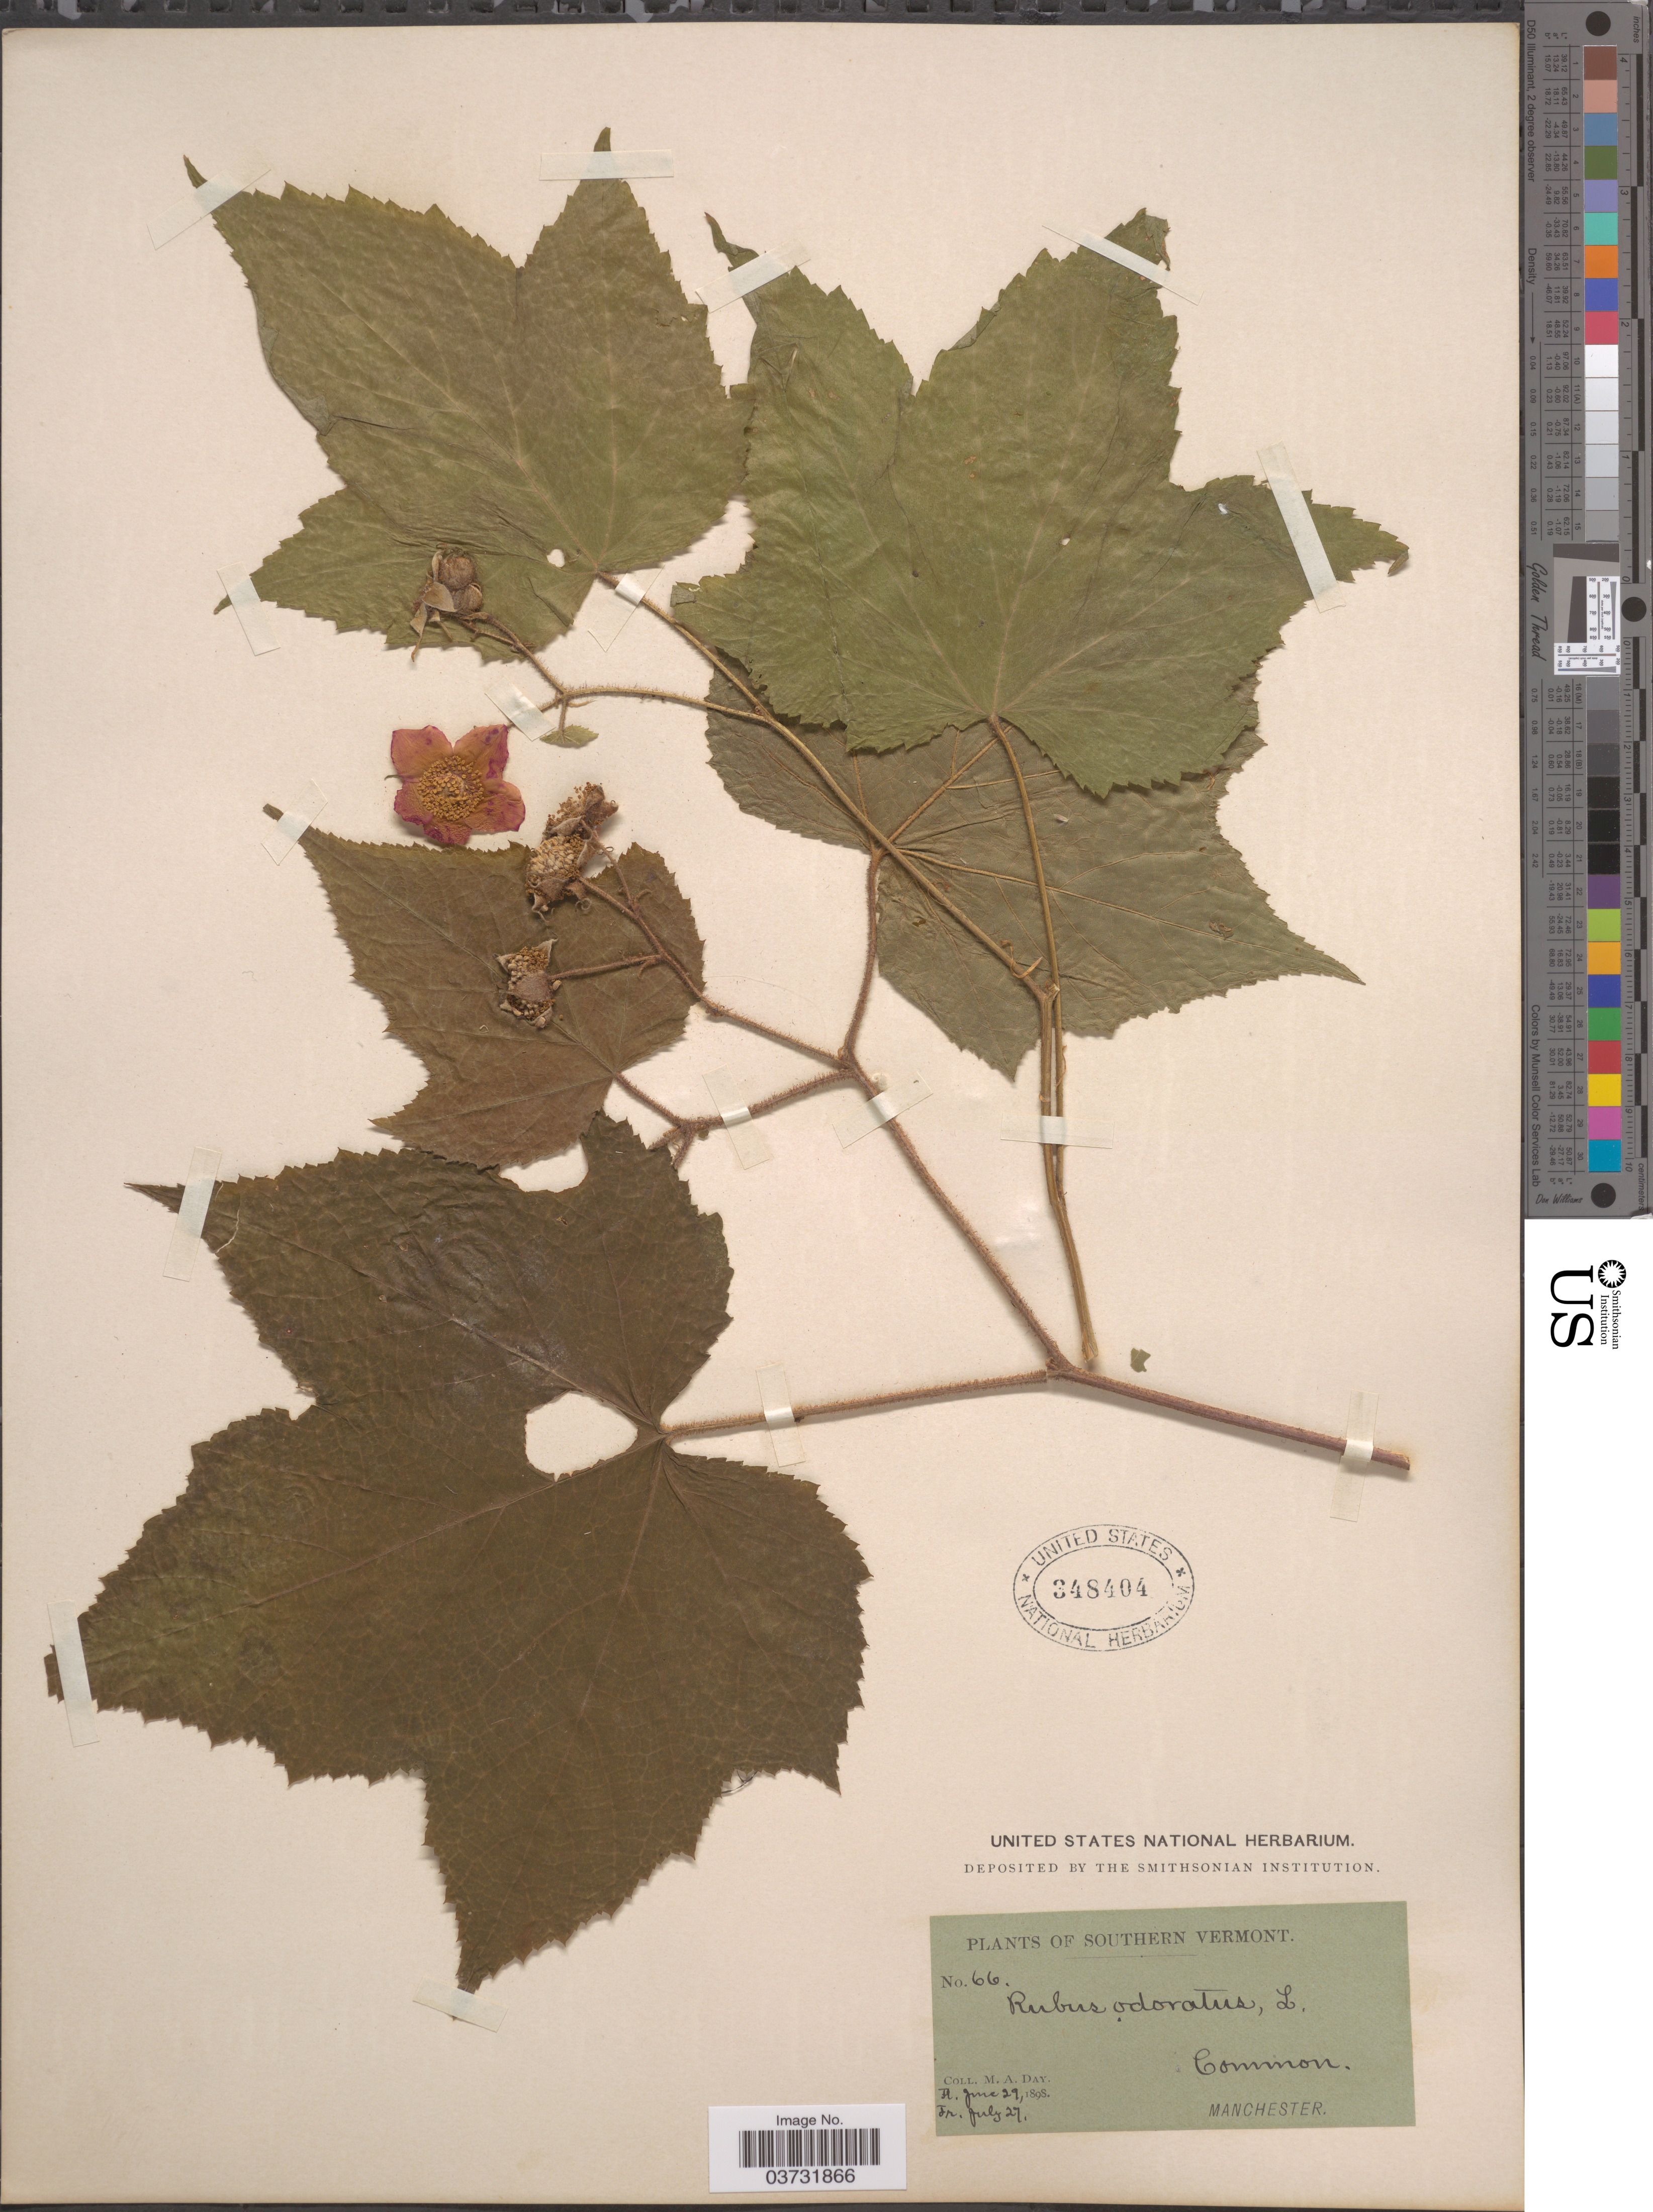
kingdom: Plantae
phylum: Tracheophyta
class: Magnoliopsida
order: Rosales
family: Rosaceae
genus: Rubus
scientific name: Rubus odoratus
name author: L.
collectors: M. Day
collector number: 66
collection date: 1898-06-29/1898-07-27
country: United States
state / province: Vermont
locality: Southern Vermont. Manchester.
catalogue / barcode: US 348404